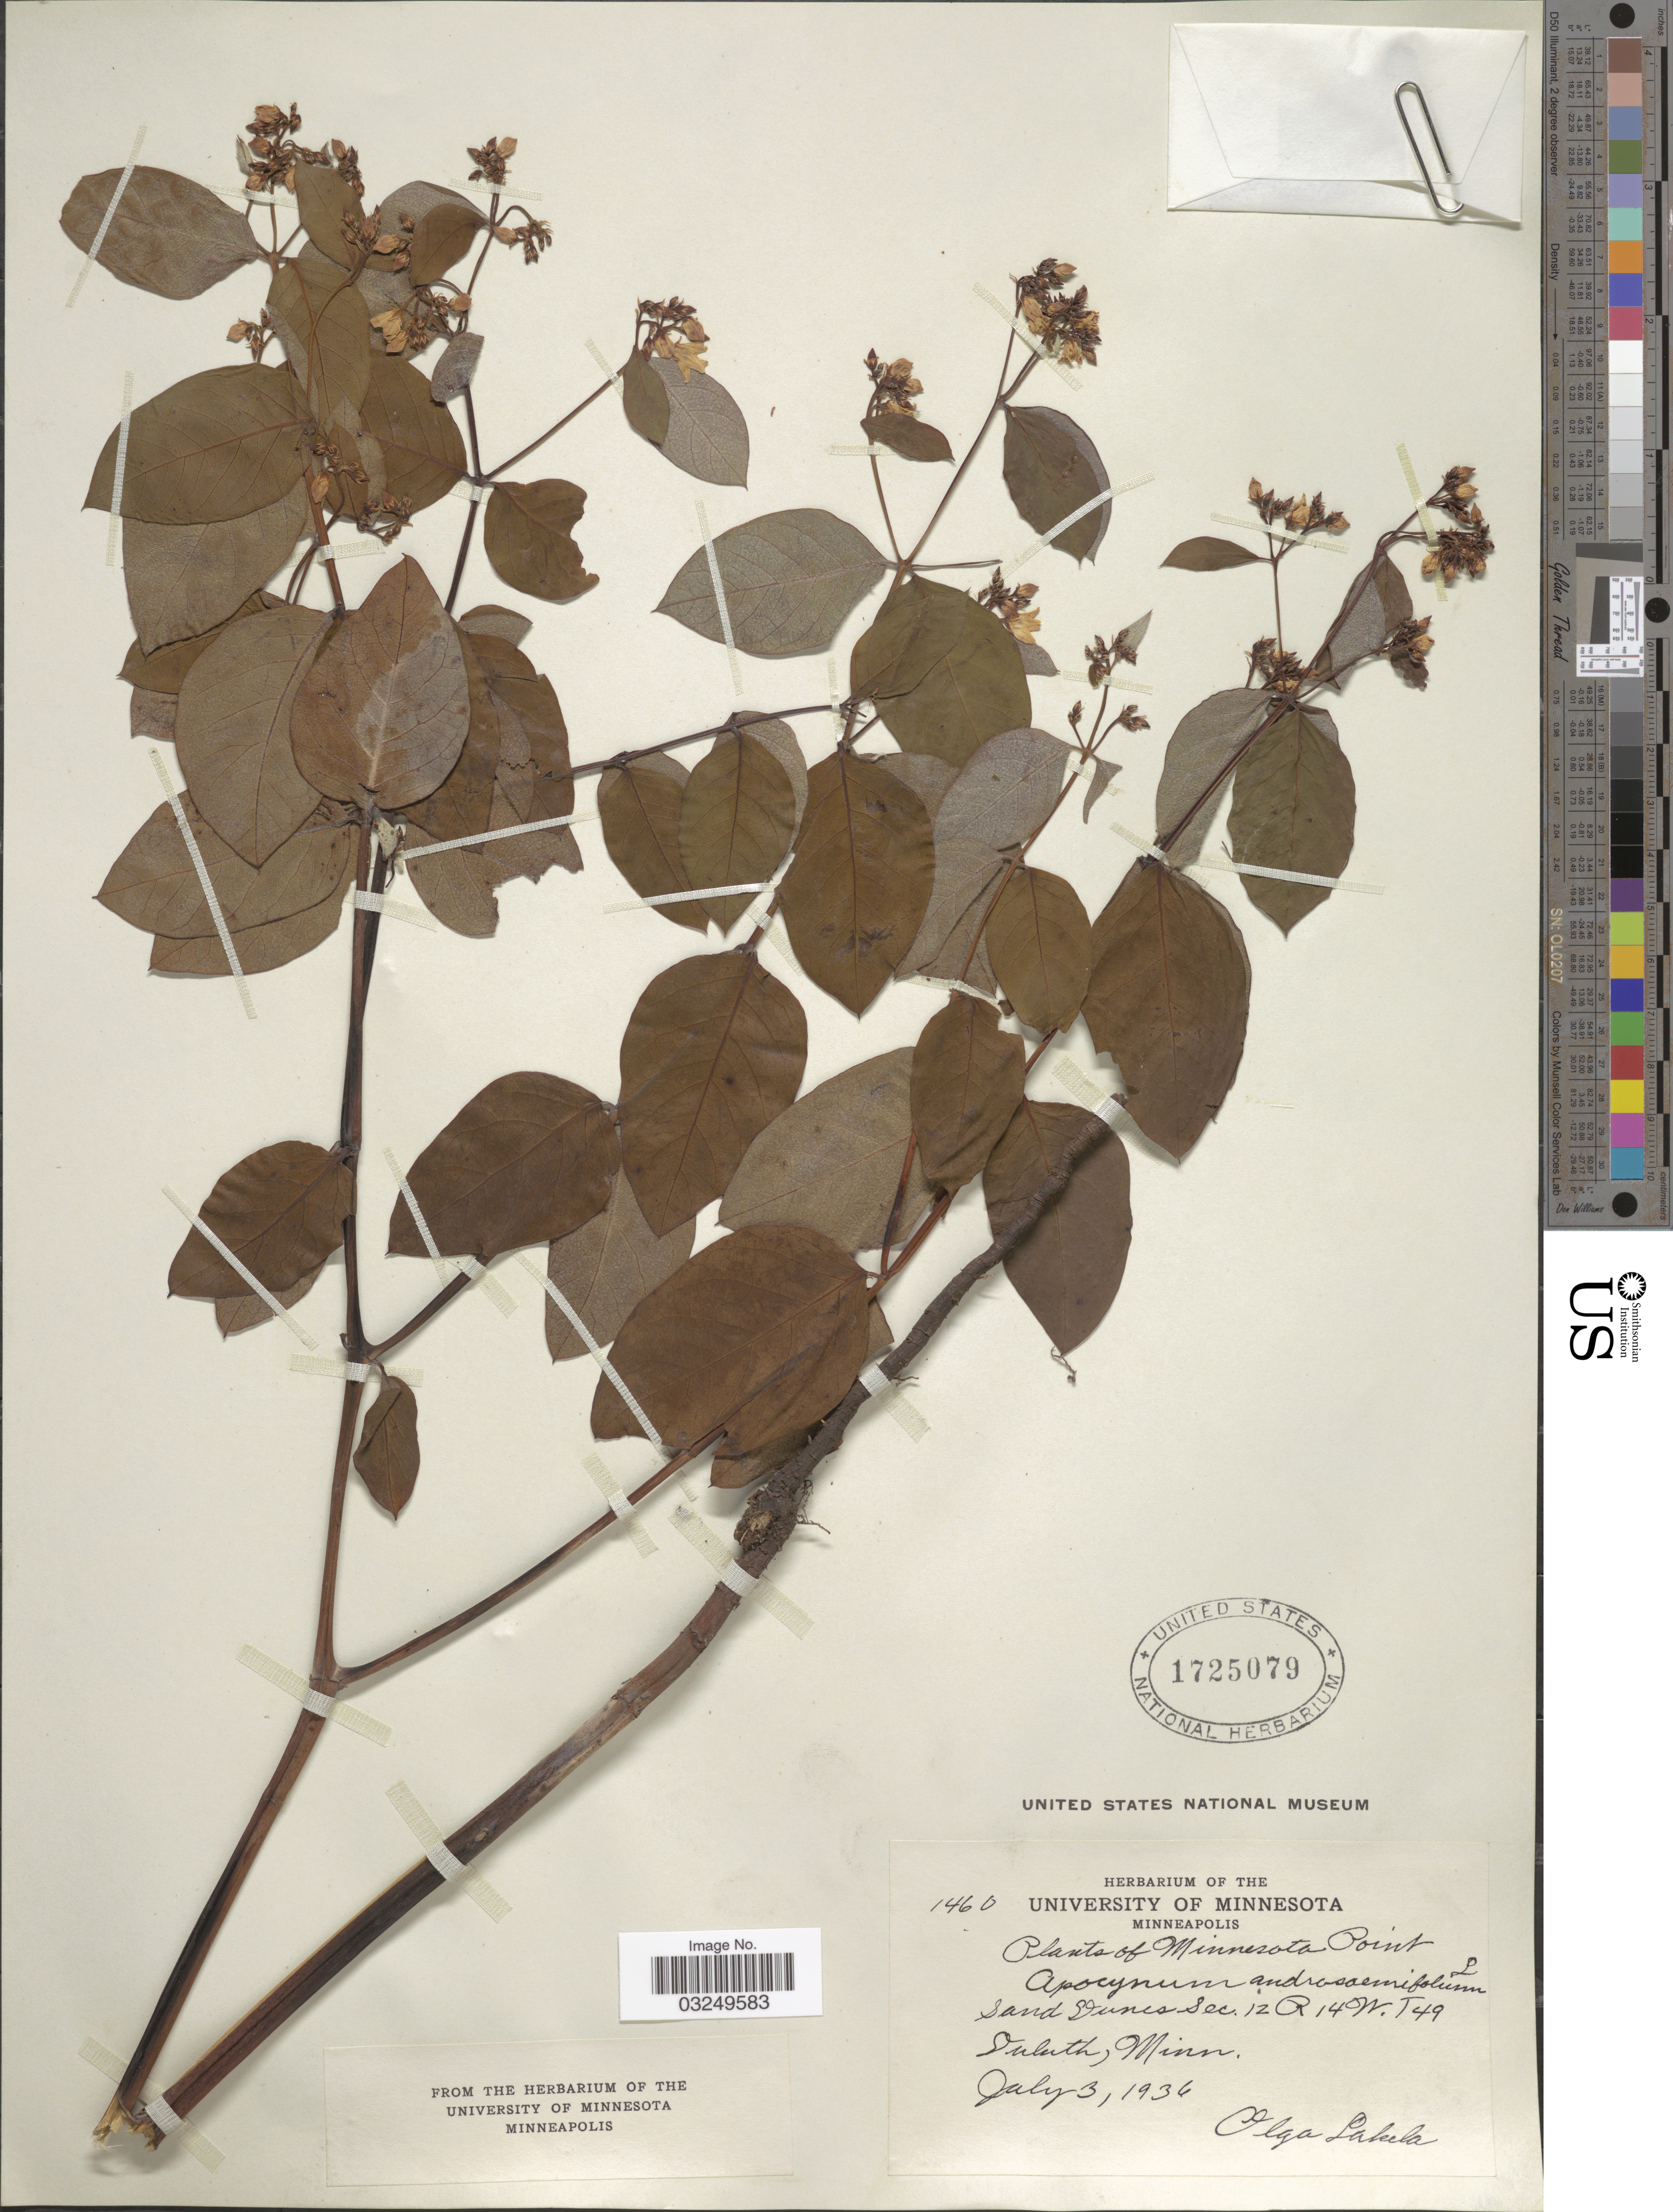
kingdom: Plantae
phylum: Tracheophyta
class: Magnoliopsida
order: Gentianales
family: Apocynaceae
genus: Apocynum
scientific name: Apocynum androsaemifolium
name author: L.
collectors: O. K. Lakela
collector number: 1460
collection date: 1936-07-03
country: United States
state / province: Minnesota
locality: Sand Dunes Sec. 12 R. 14º W. T49. Duluth.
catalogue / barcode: US 1725079